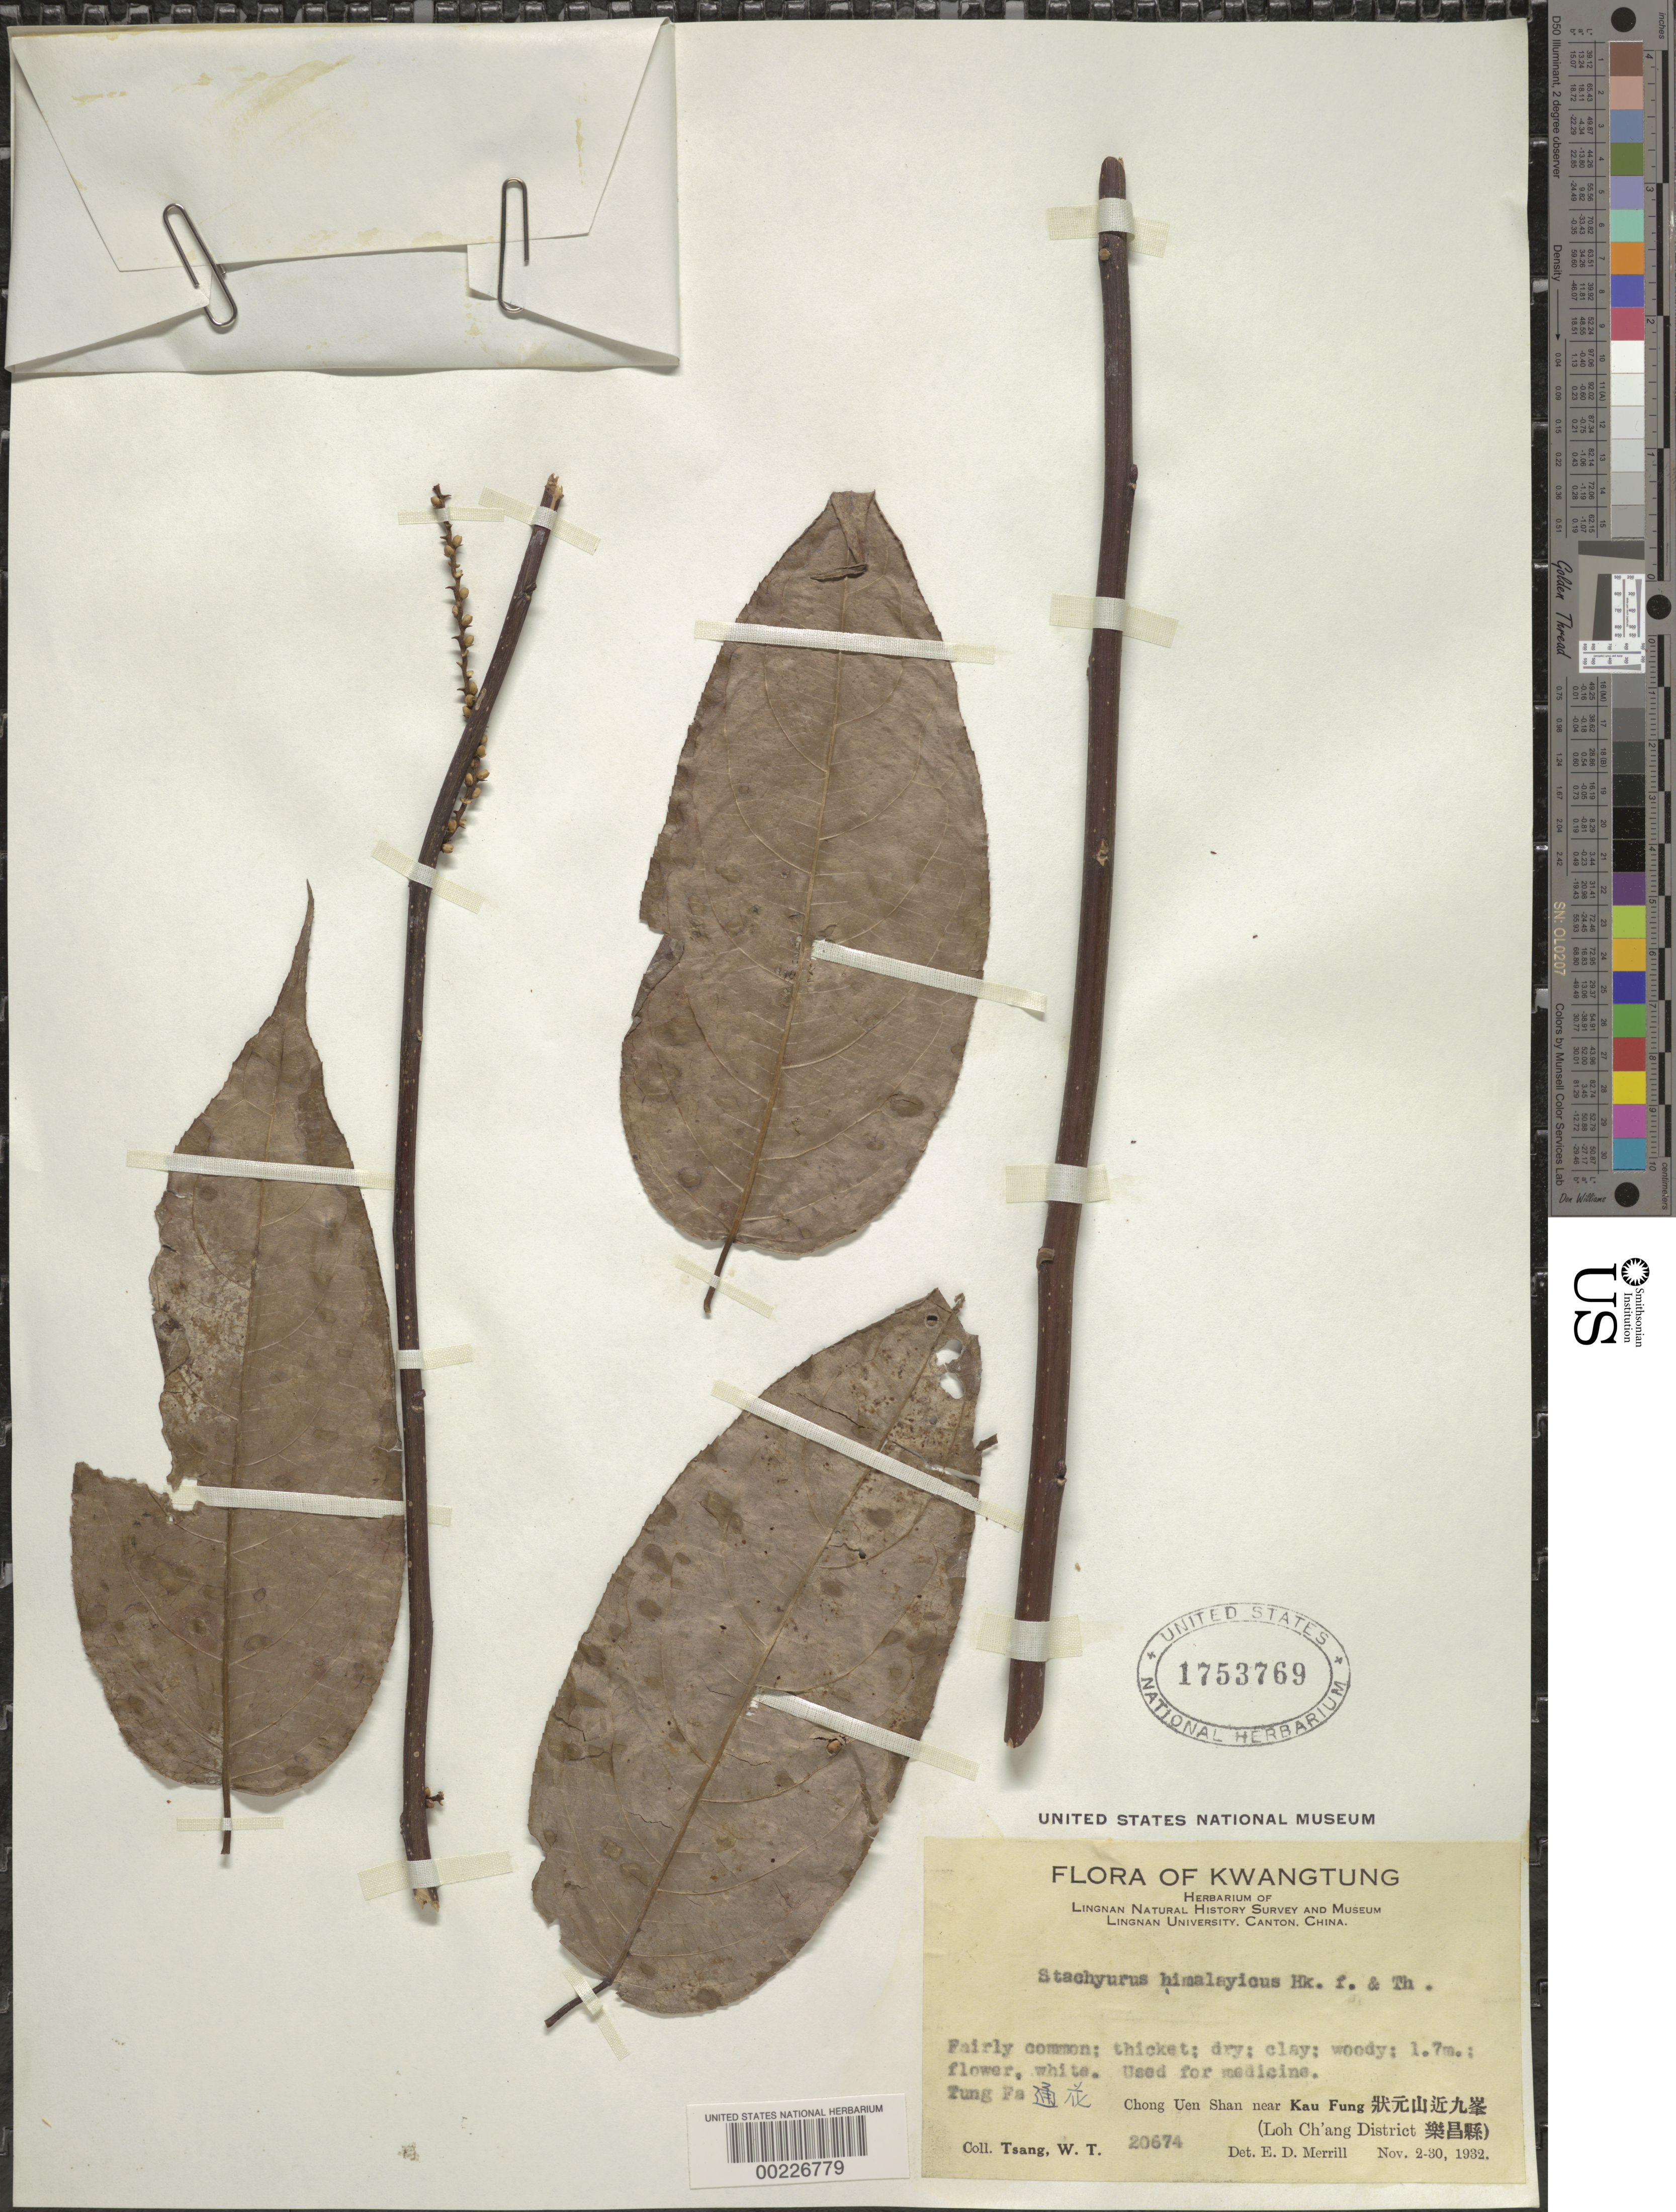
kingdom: Plantae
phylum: Tracheophyta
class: Magnoliopsida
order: Crossosomatales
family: Stachyuraceae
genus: Stachyurus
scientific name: Stachyurus himalaicus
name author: Hook. f. & Thomson ex Benth.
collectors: W. T. Tsang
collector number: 20674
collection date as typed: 02 Nov 1932 to 30 Nov 1932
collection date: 1932-11-02/1932-11-30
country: China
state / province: Guangdong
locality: Loh ch'ang dist., tung fa; chong uen shan near kau fung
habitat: Thicket; dry; clay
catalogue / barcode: US 1753769